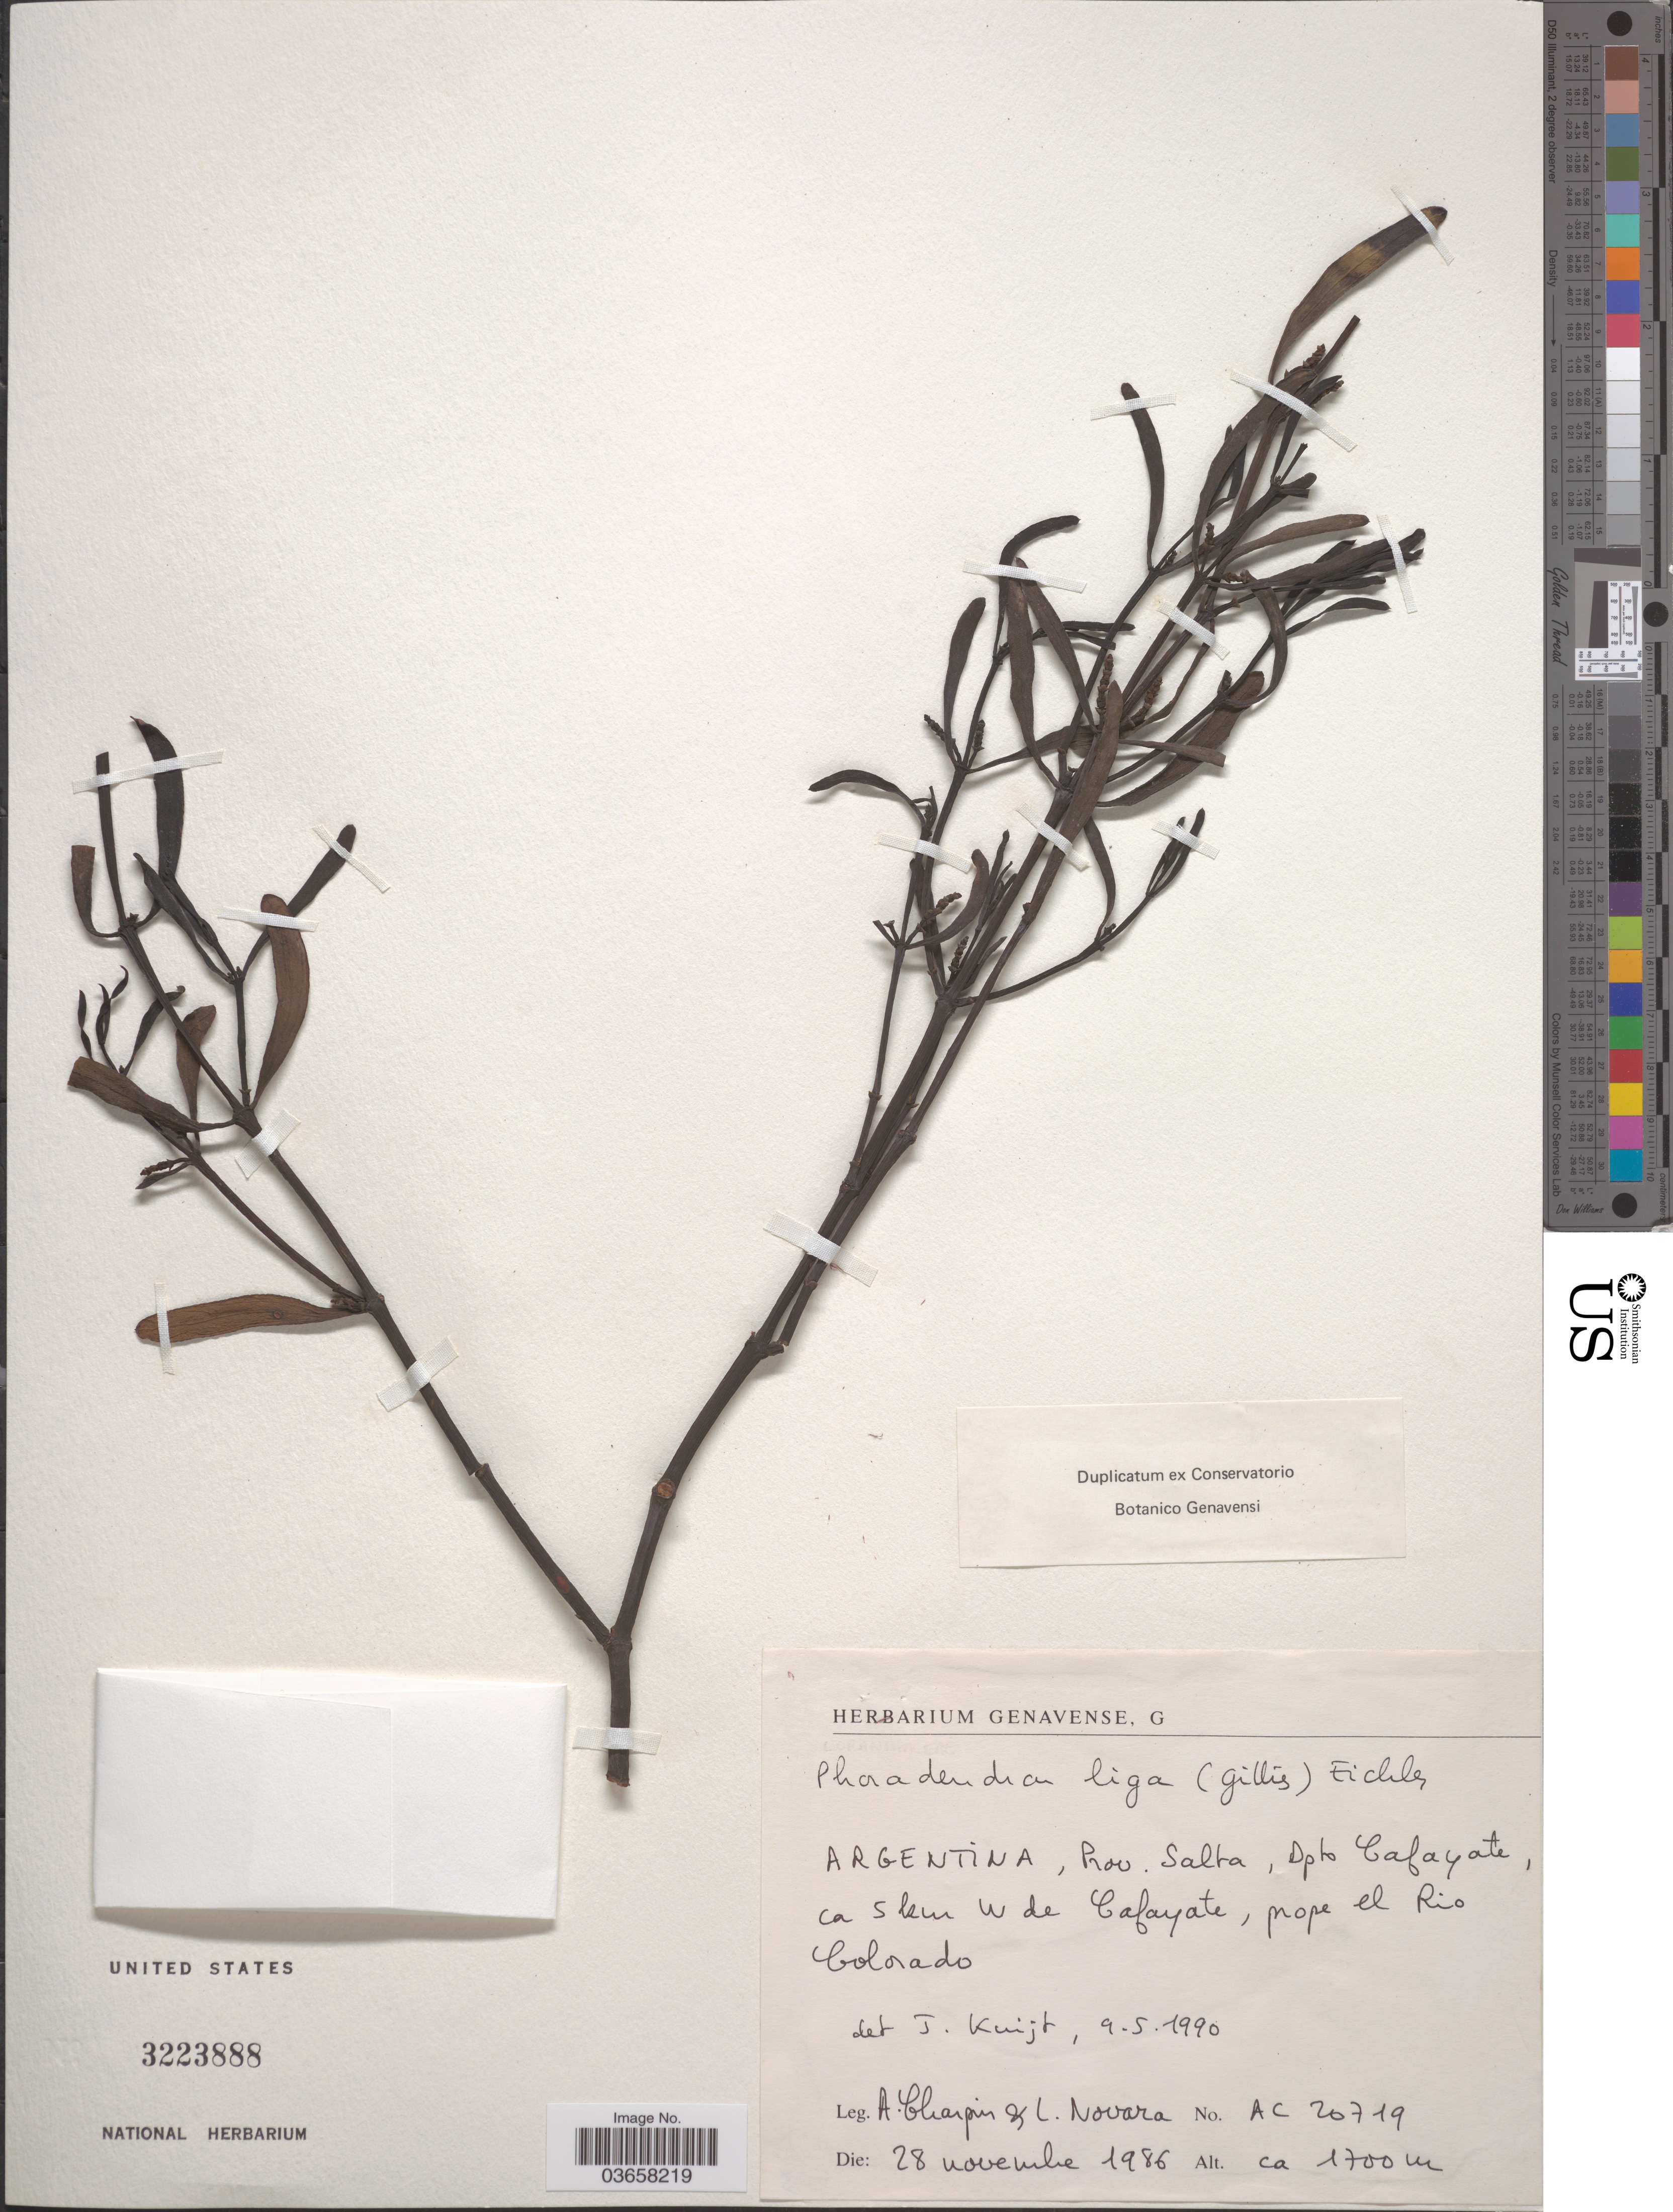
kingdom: Plantae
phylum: Tracheophyta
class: Magnoliopsida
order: Santalales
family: Viscaceae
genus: Phoradendron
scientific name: Phoradendron liga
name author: (Gillies ex Hook. & Arn.) Eichler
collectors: A. Charpin & L. Novara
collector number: AC20719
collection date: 1986-11-28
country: Argentina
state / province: Salta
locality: Dpto Cafayate, ca 5 km W de Cafayate, prope el Rio Colorado.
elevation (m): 1700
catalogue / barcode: US 3223888